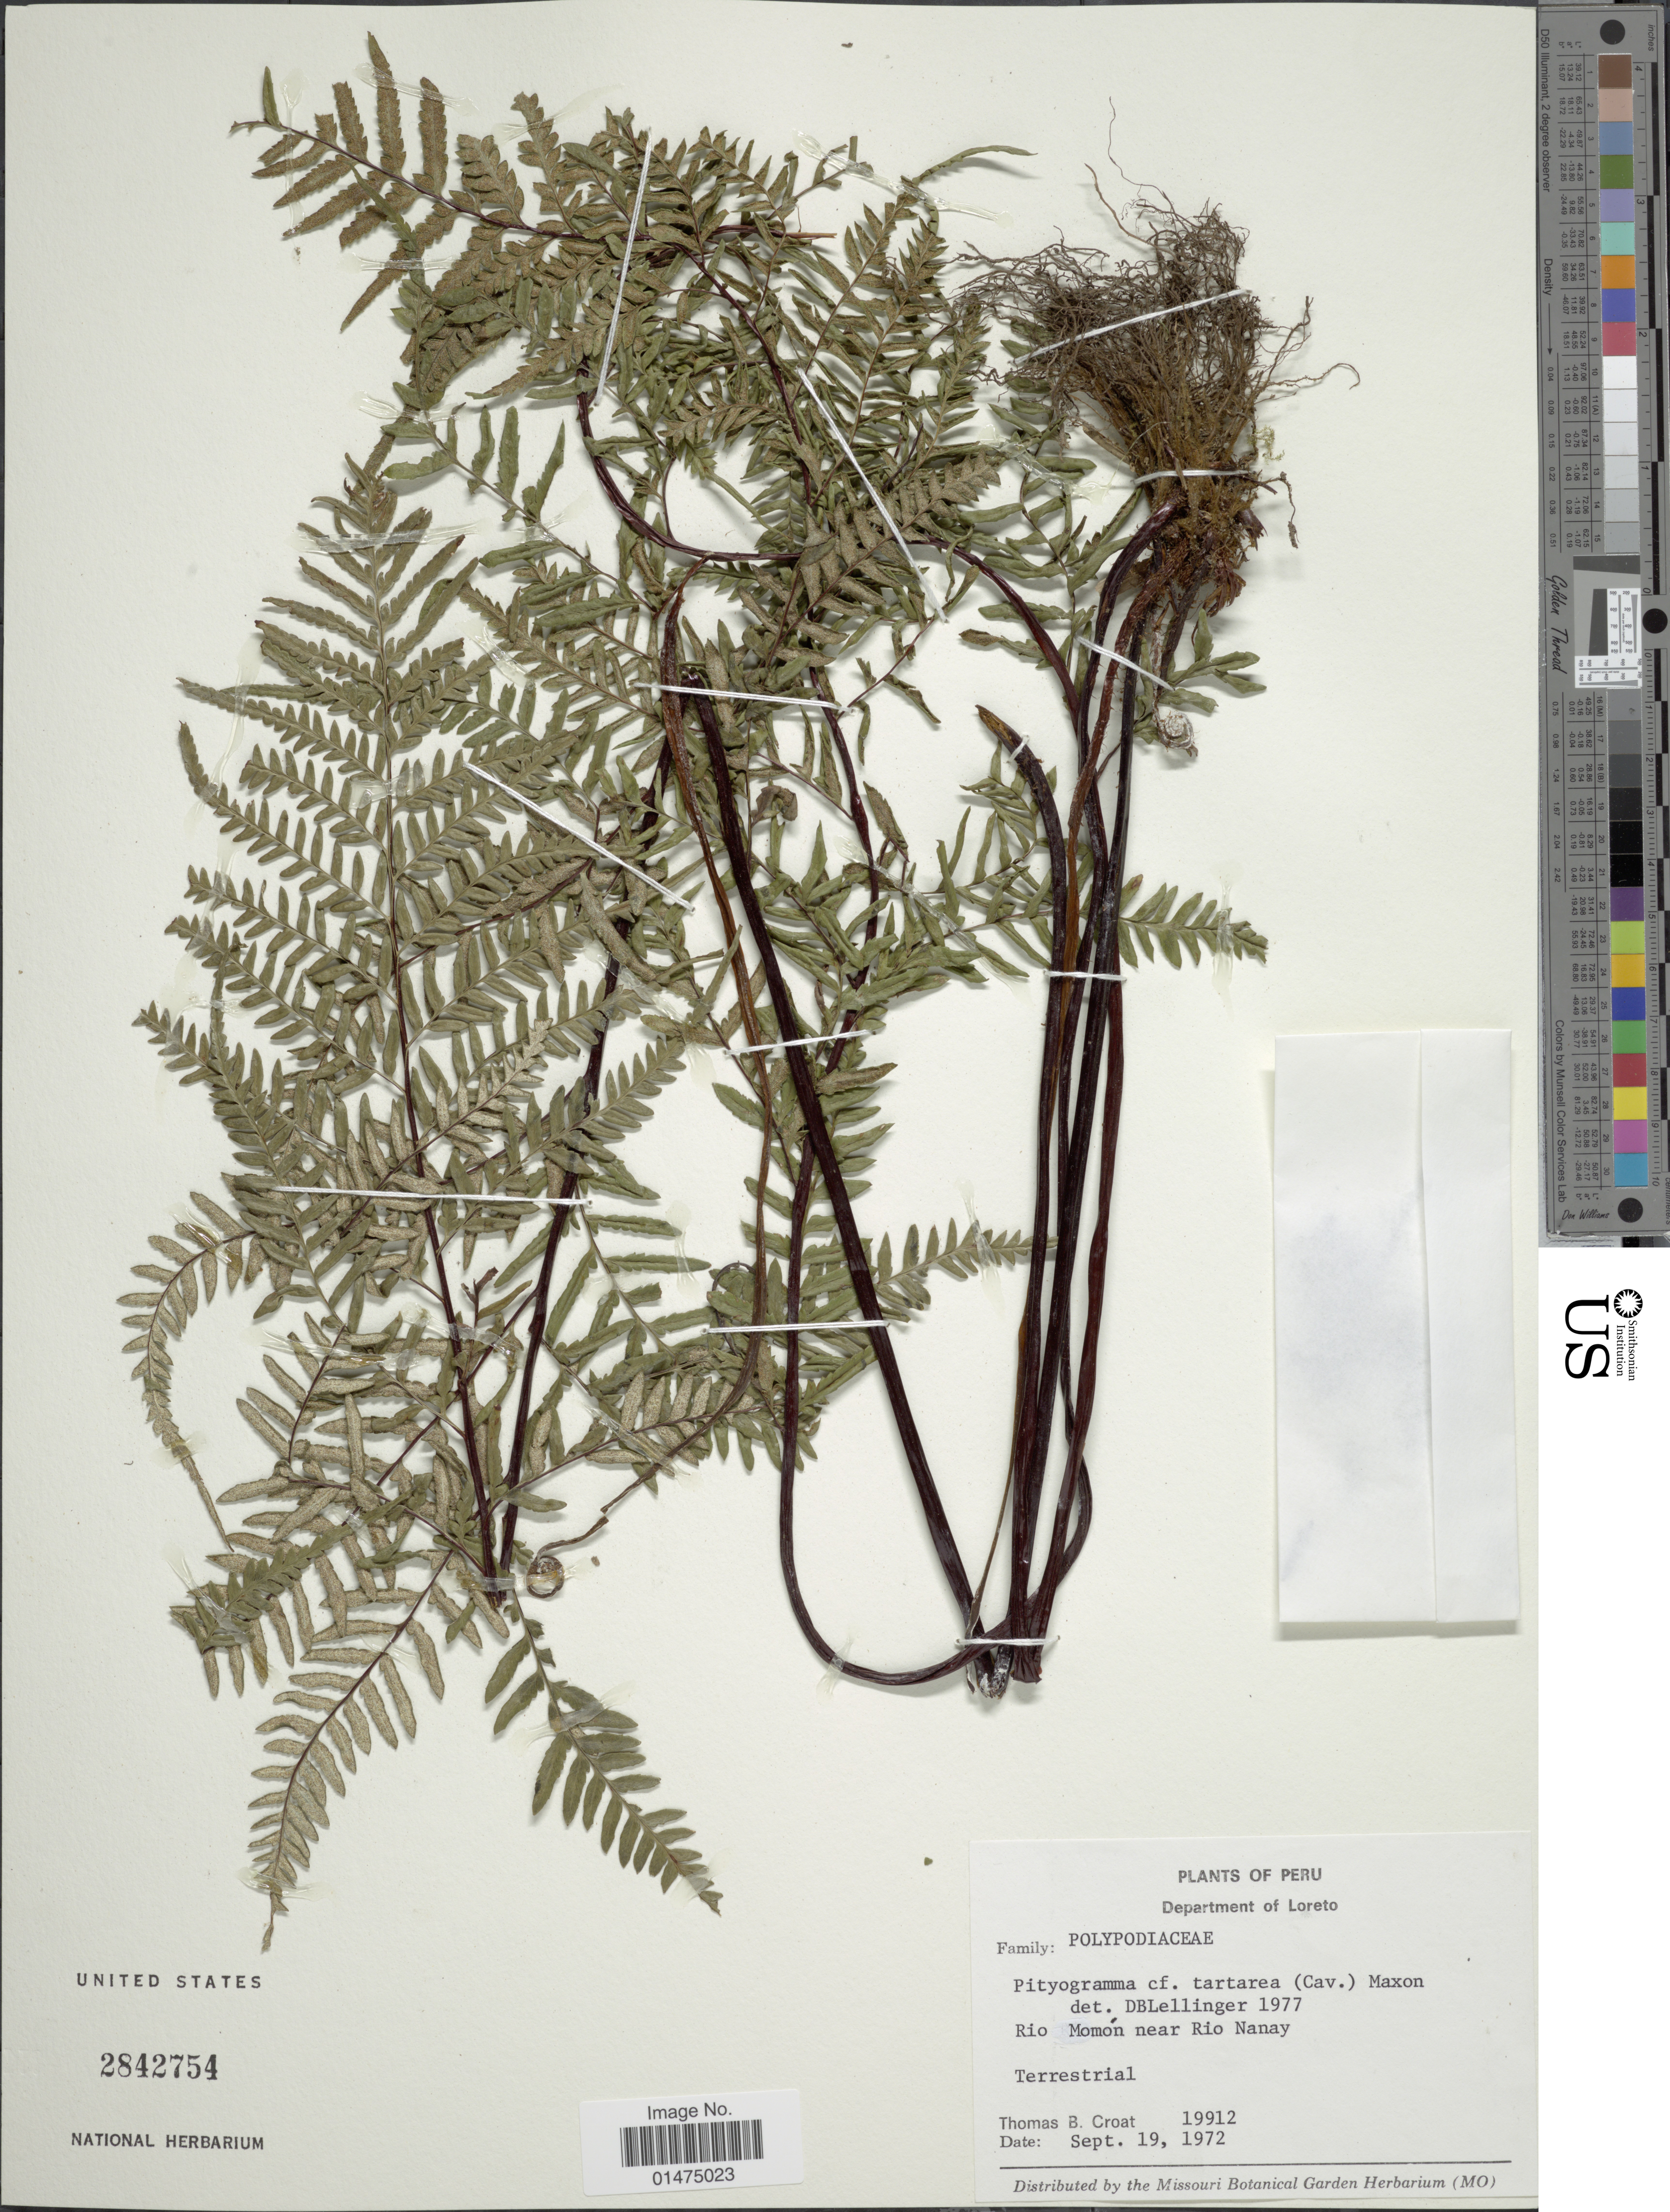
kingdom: Plantae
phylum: Tracheophyta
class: Polypodiopsida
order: Polypodiales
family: Pteridaceae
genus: Pityrogramma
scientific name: Pityrogramma ebenea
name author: (L.) Proctor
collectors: T. B. Croat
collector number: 19912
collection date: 1972-09-19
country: Peru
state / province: Loreto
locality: Department of Loreto, Rio Momon near Rio Nanay.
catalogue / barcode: US 2842754